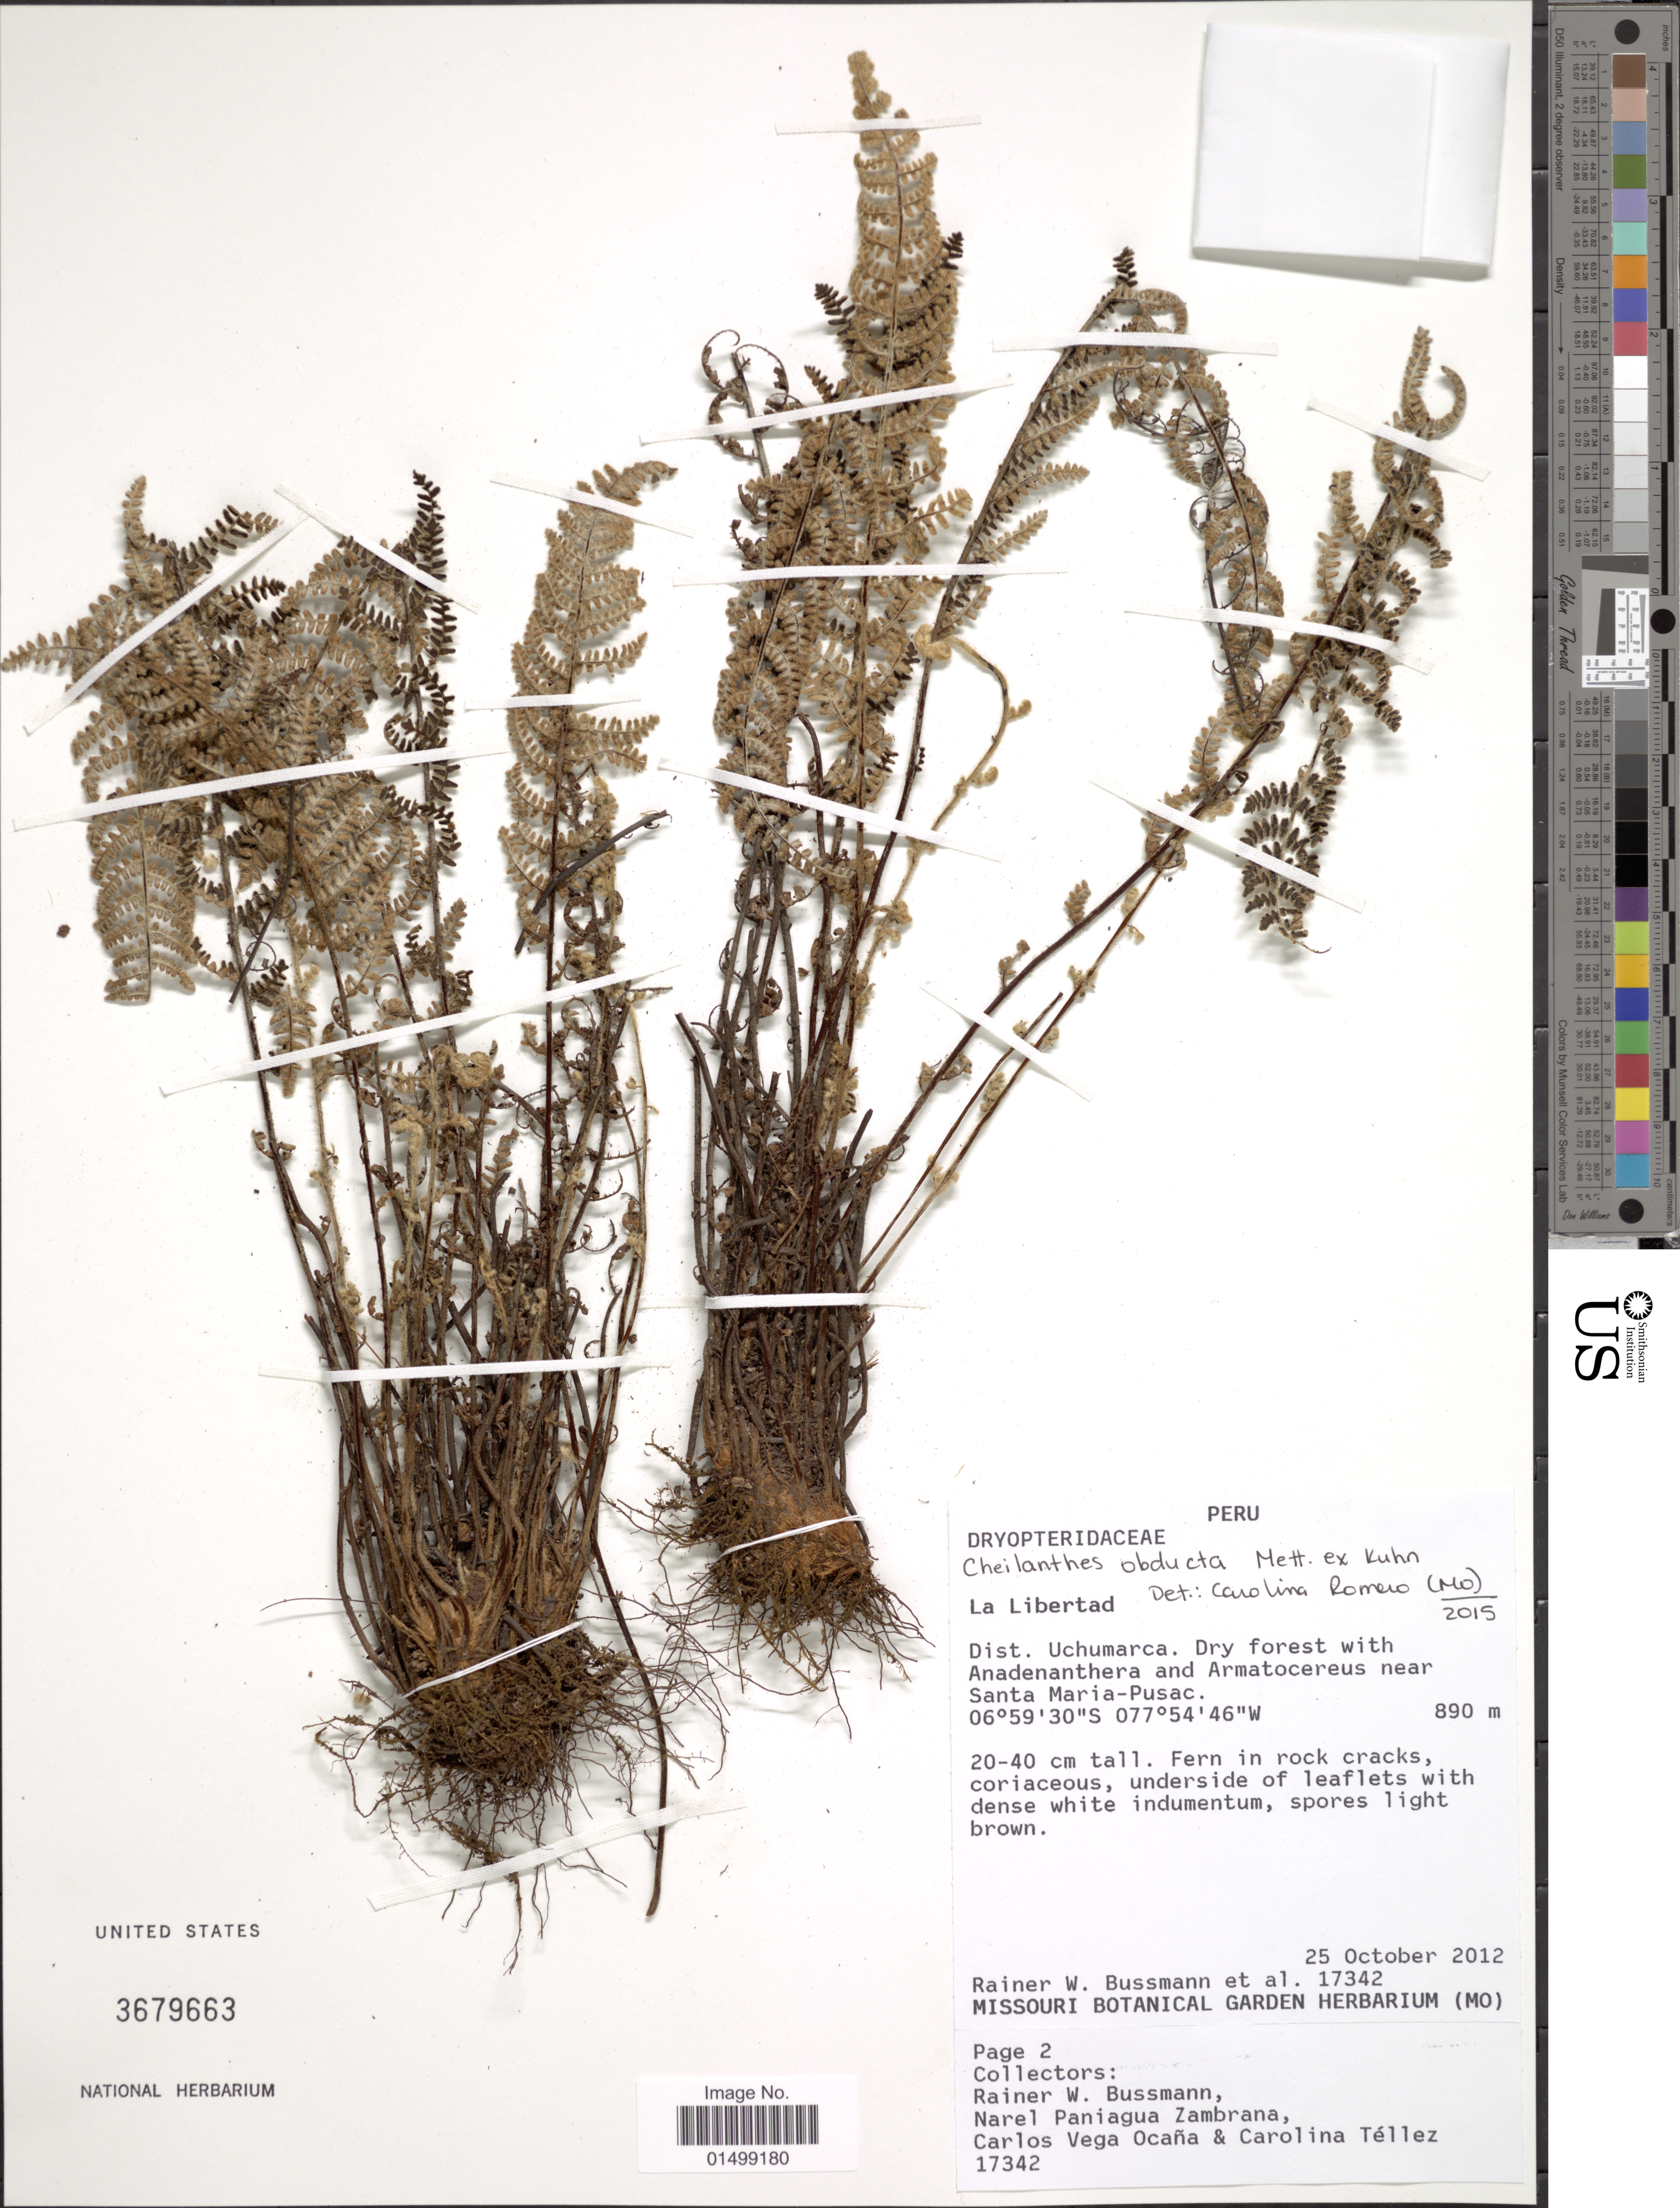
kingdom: Plantae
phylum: Tracheophyta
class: Polypodiopsida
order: Polypodiales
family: Pteridaceae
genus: Cheilanthes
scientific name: Cheilanthes obducta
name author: (Mett.) Baker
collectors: R. W. Bussmann, N. Paniagua Zambrana, C. Vega Ocaña & C. Téllez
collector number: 17342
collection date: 2012-10-25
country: Peru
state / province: La Libertad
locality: La Libertad. Dist. Uchumarca, near Santa Maria-Pusac.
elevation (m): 890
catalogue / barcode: US 3679663